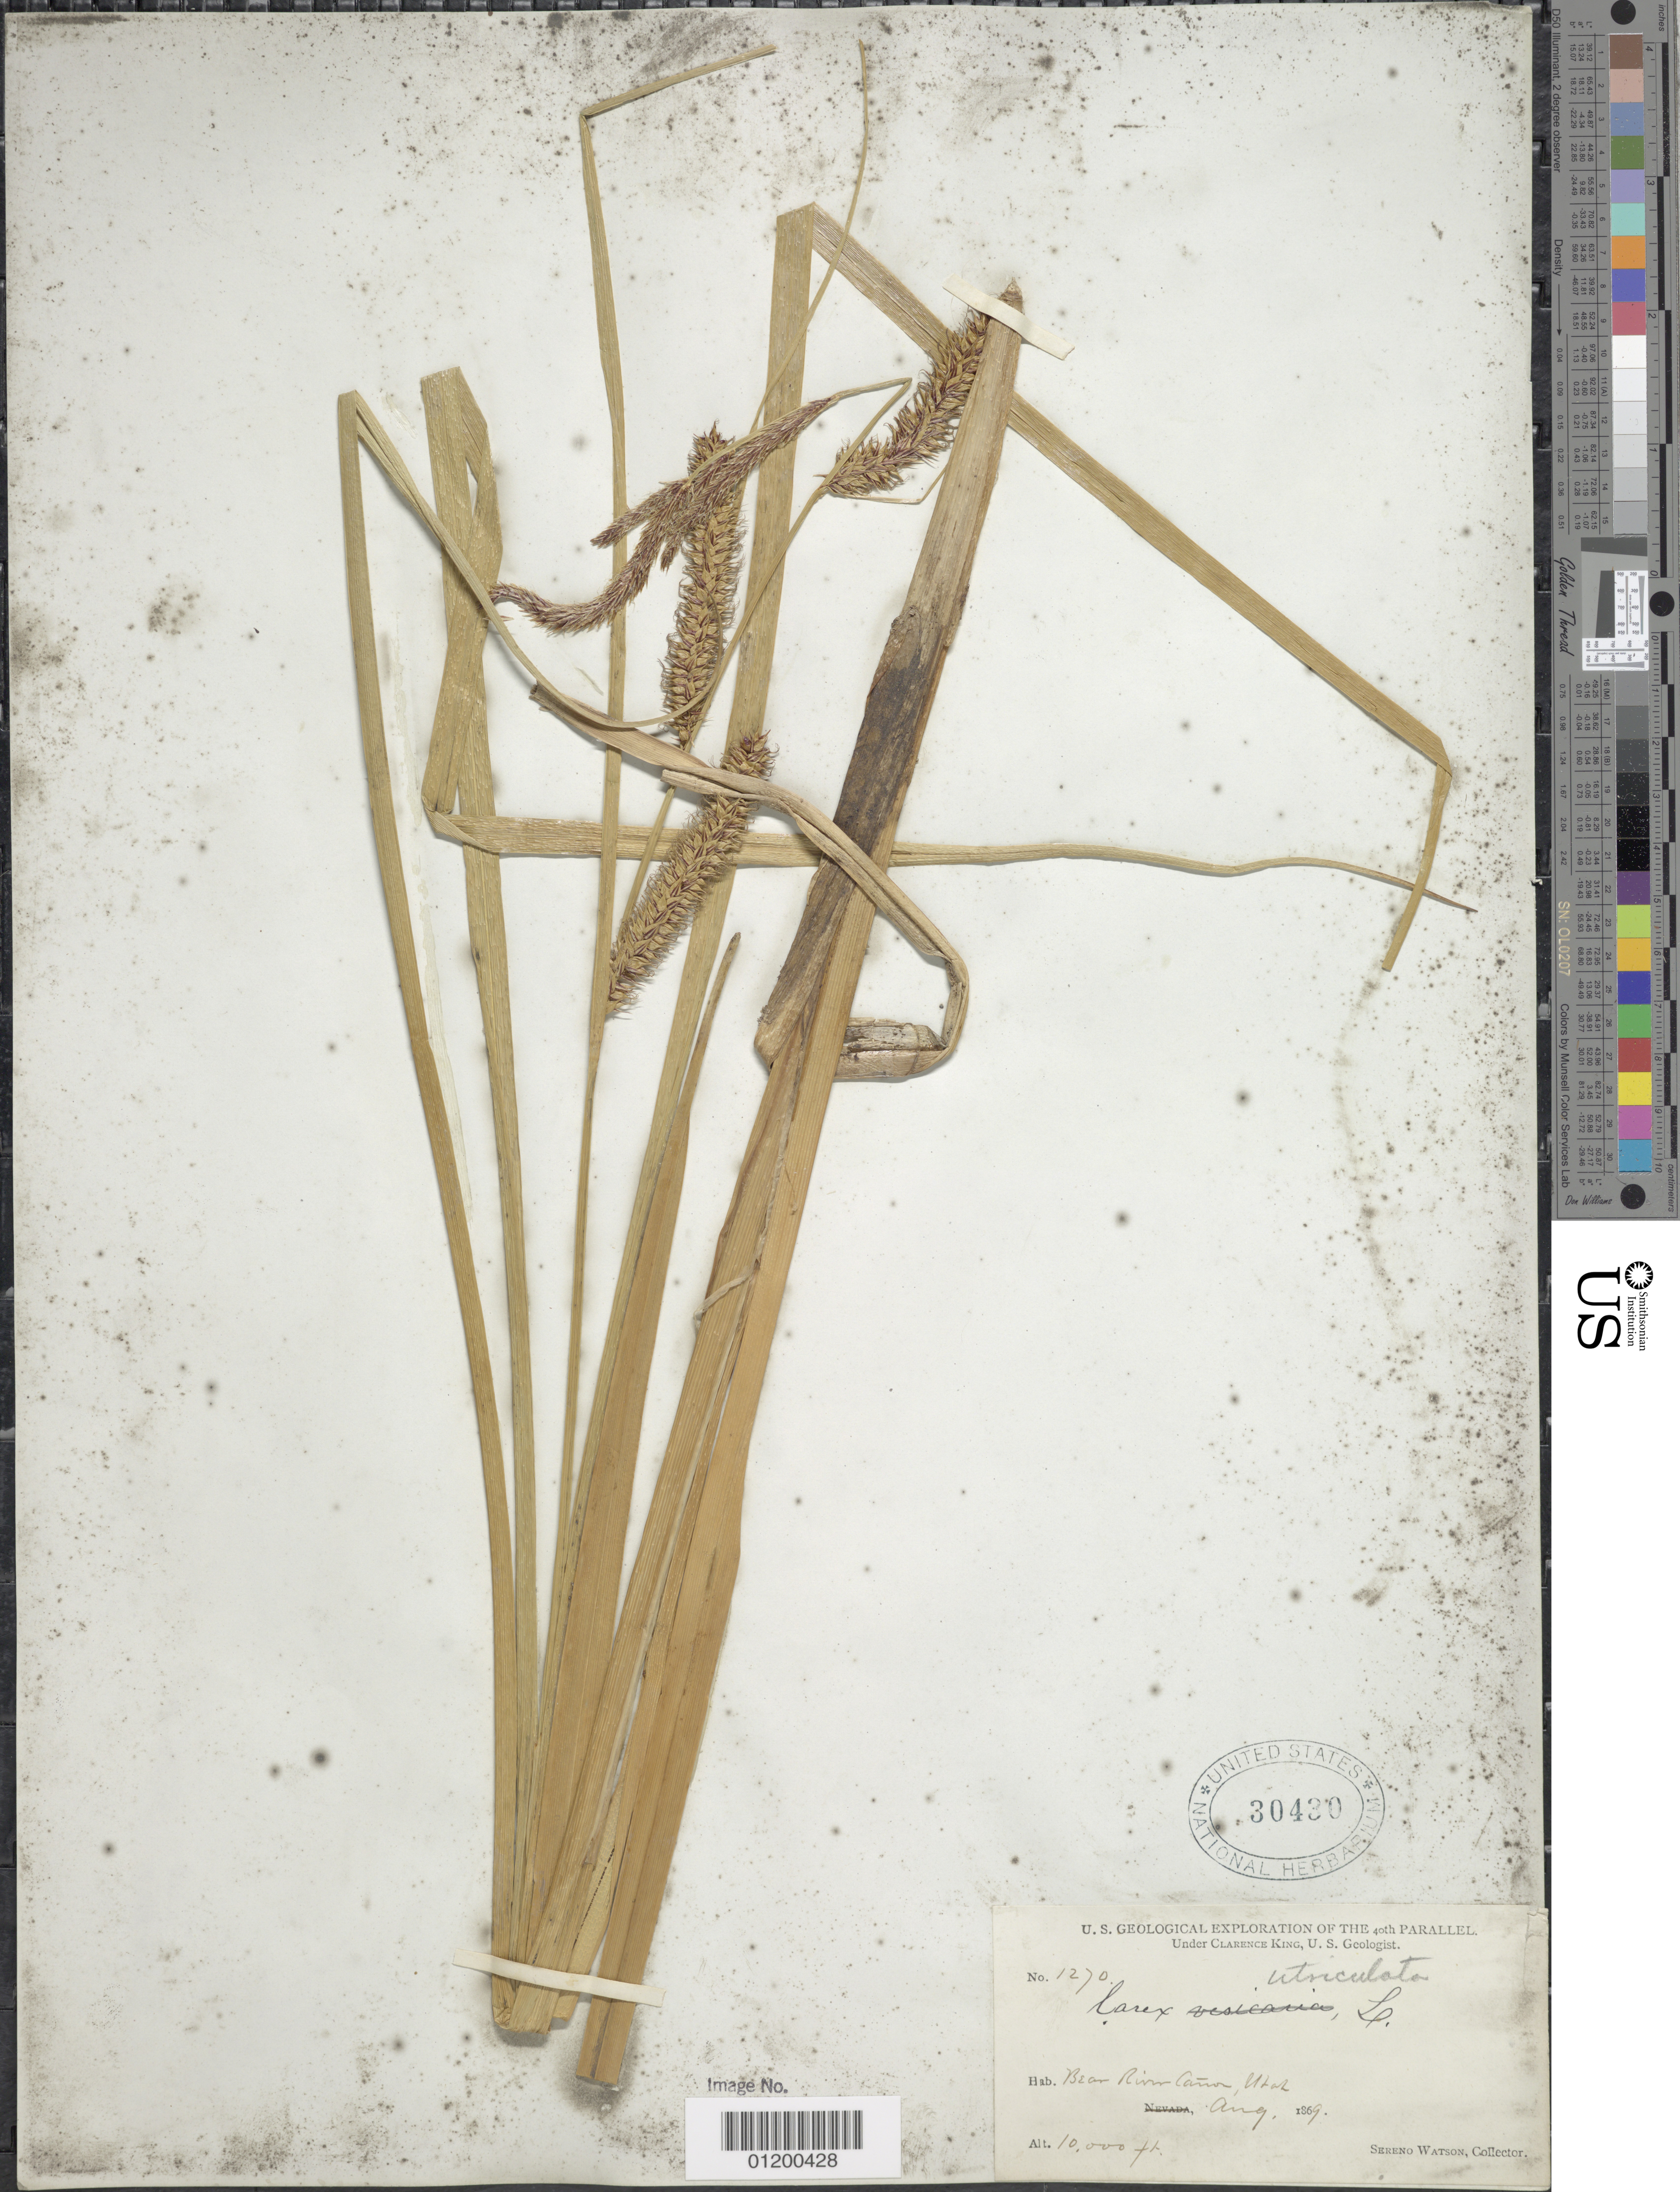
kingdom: Plantae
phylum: Tracheophyta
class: Liliopsida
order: Poales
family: Cyperaceae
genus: Carex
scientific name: Carex utriculata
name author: Boott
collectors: S. Watson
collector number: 1270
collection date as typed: Aug1869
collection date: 1869-08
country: United States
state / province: Utah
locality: Bear River Canyon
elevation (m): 3048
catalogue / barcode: US 30430